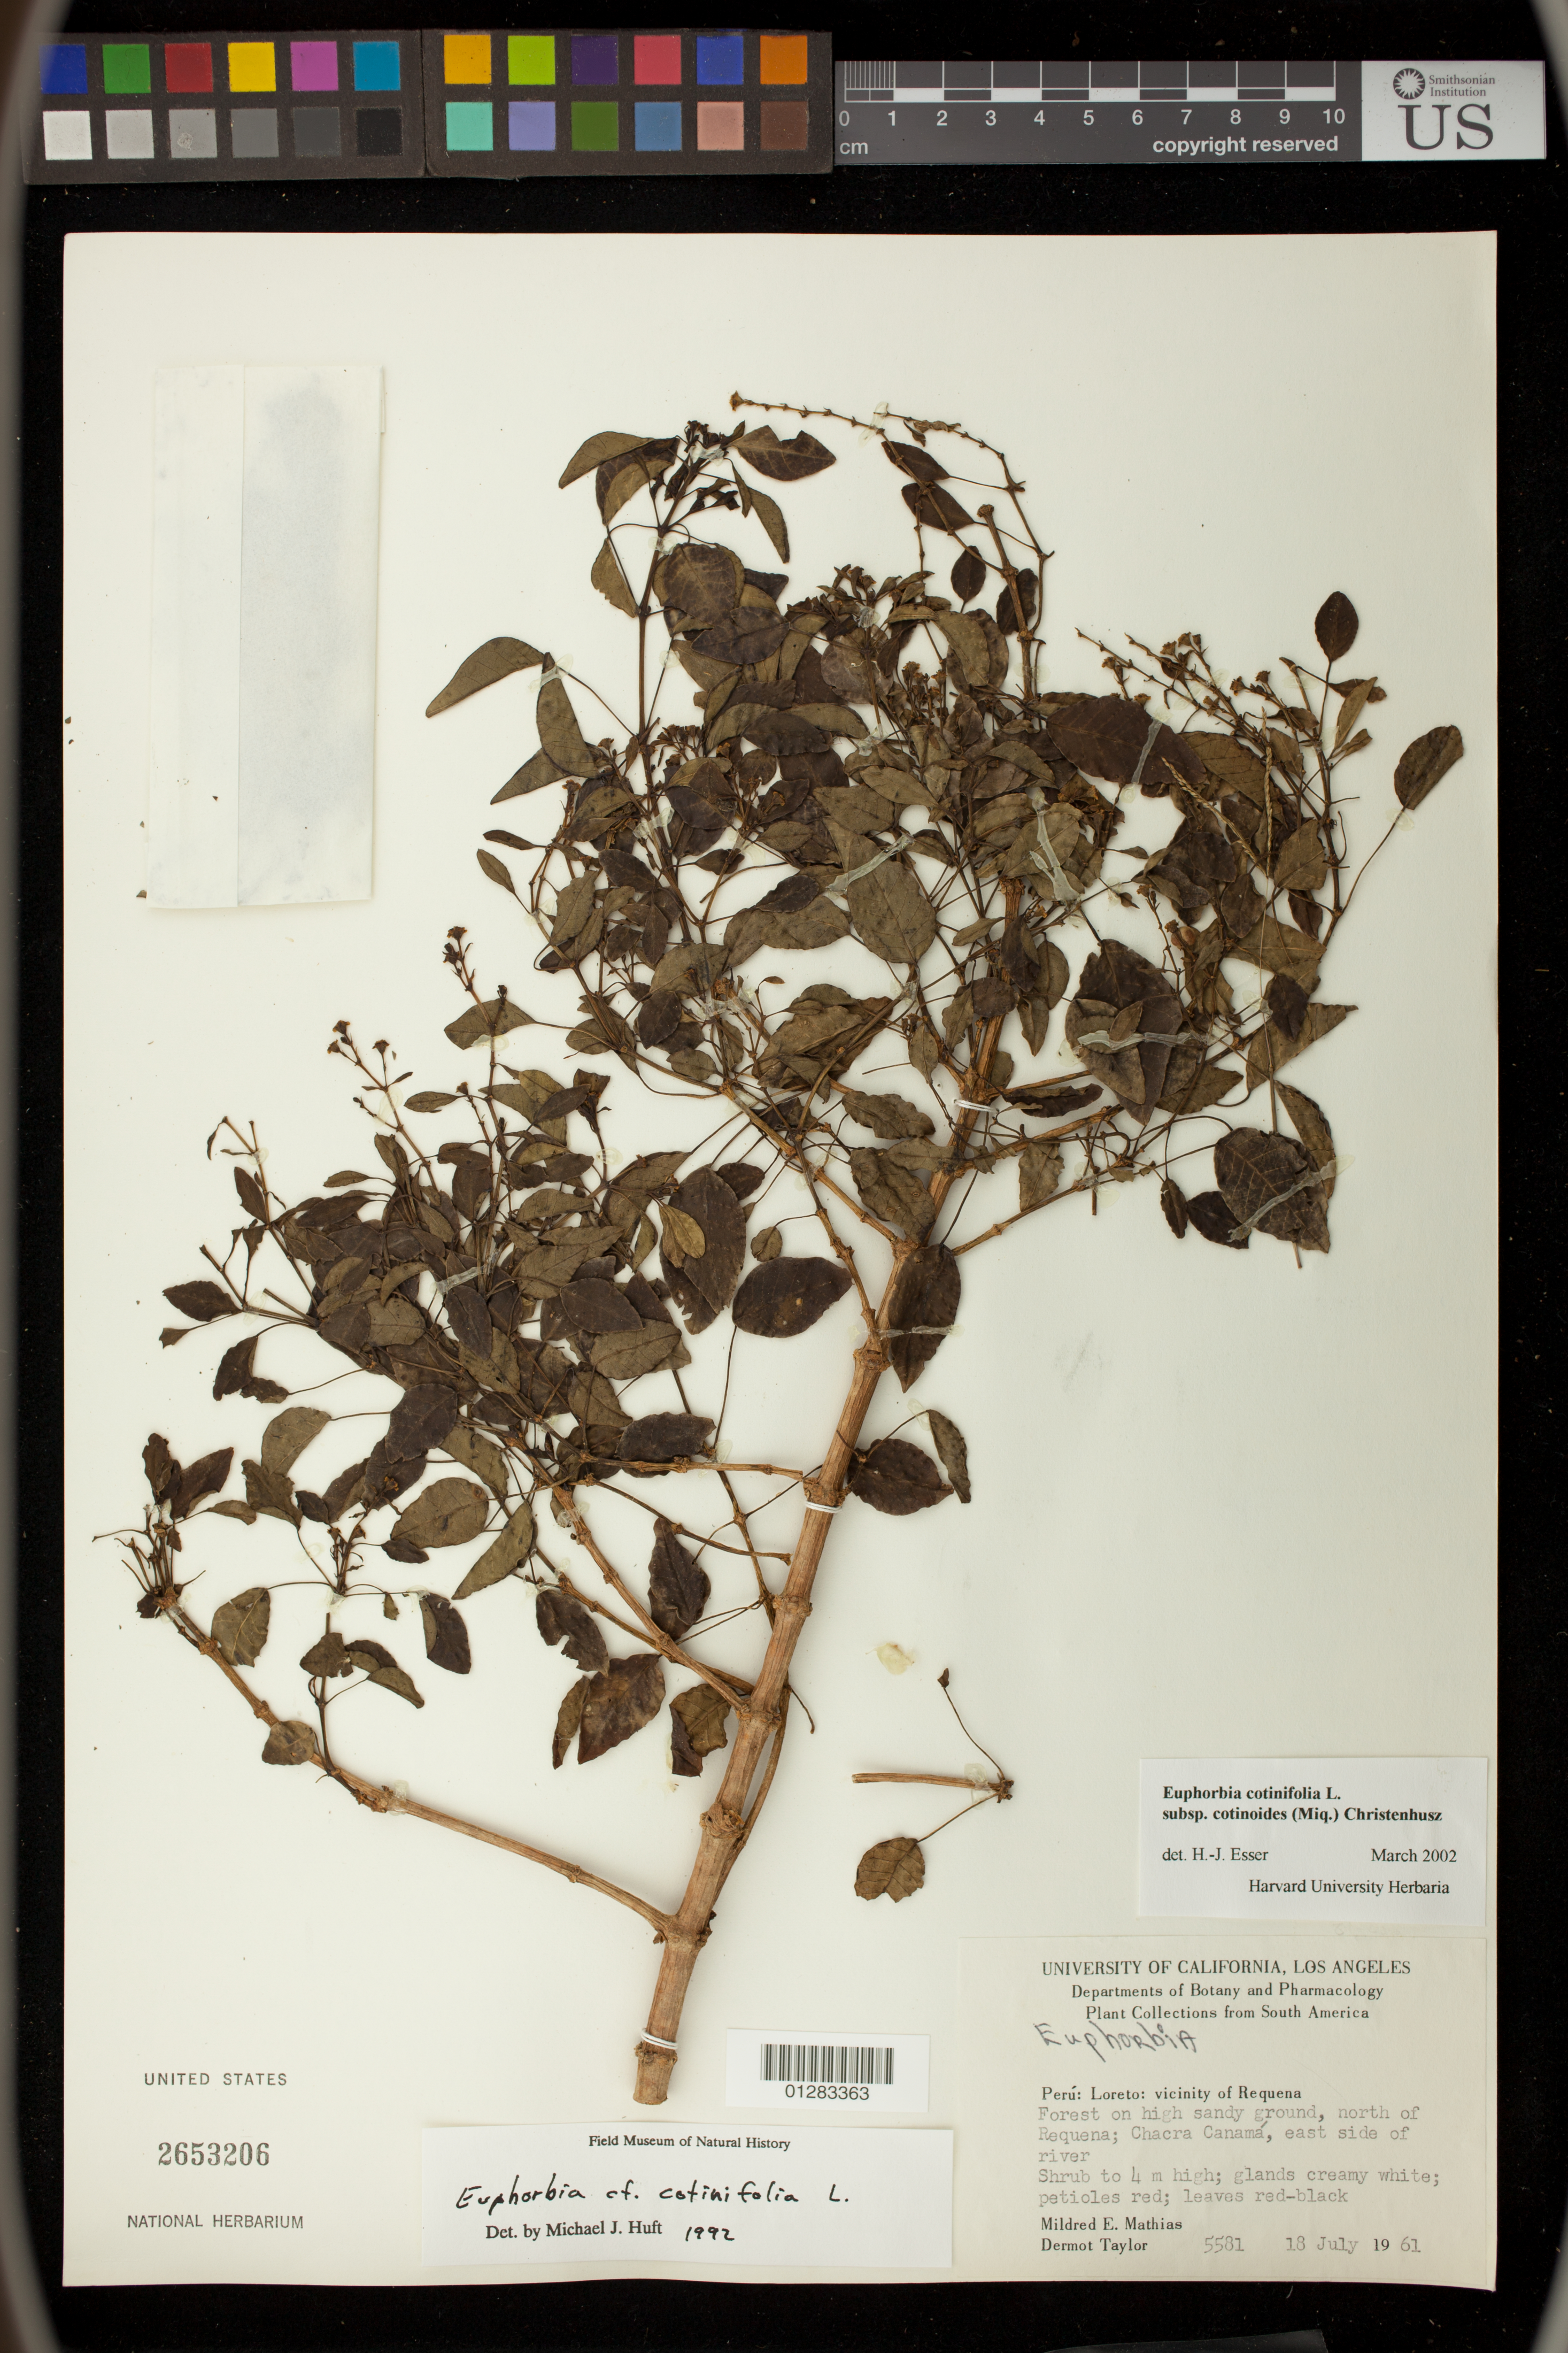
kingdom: Plantae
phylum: Tracheophyta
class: Magnoliopsida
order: Malpighiales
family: Euphorbiaceae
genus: Euphorbia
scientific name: Euphorbia cotinifolia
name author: L.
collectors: M. E. Mathias & D. Taylor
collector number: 5581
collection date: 1961-07-18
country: Peru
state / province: Loreto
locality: North of Requena; Chacra Canama, east side of river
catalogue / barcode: US 2653206